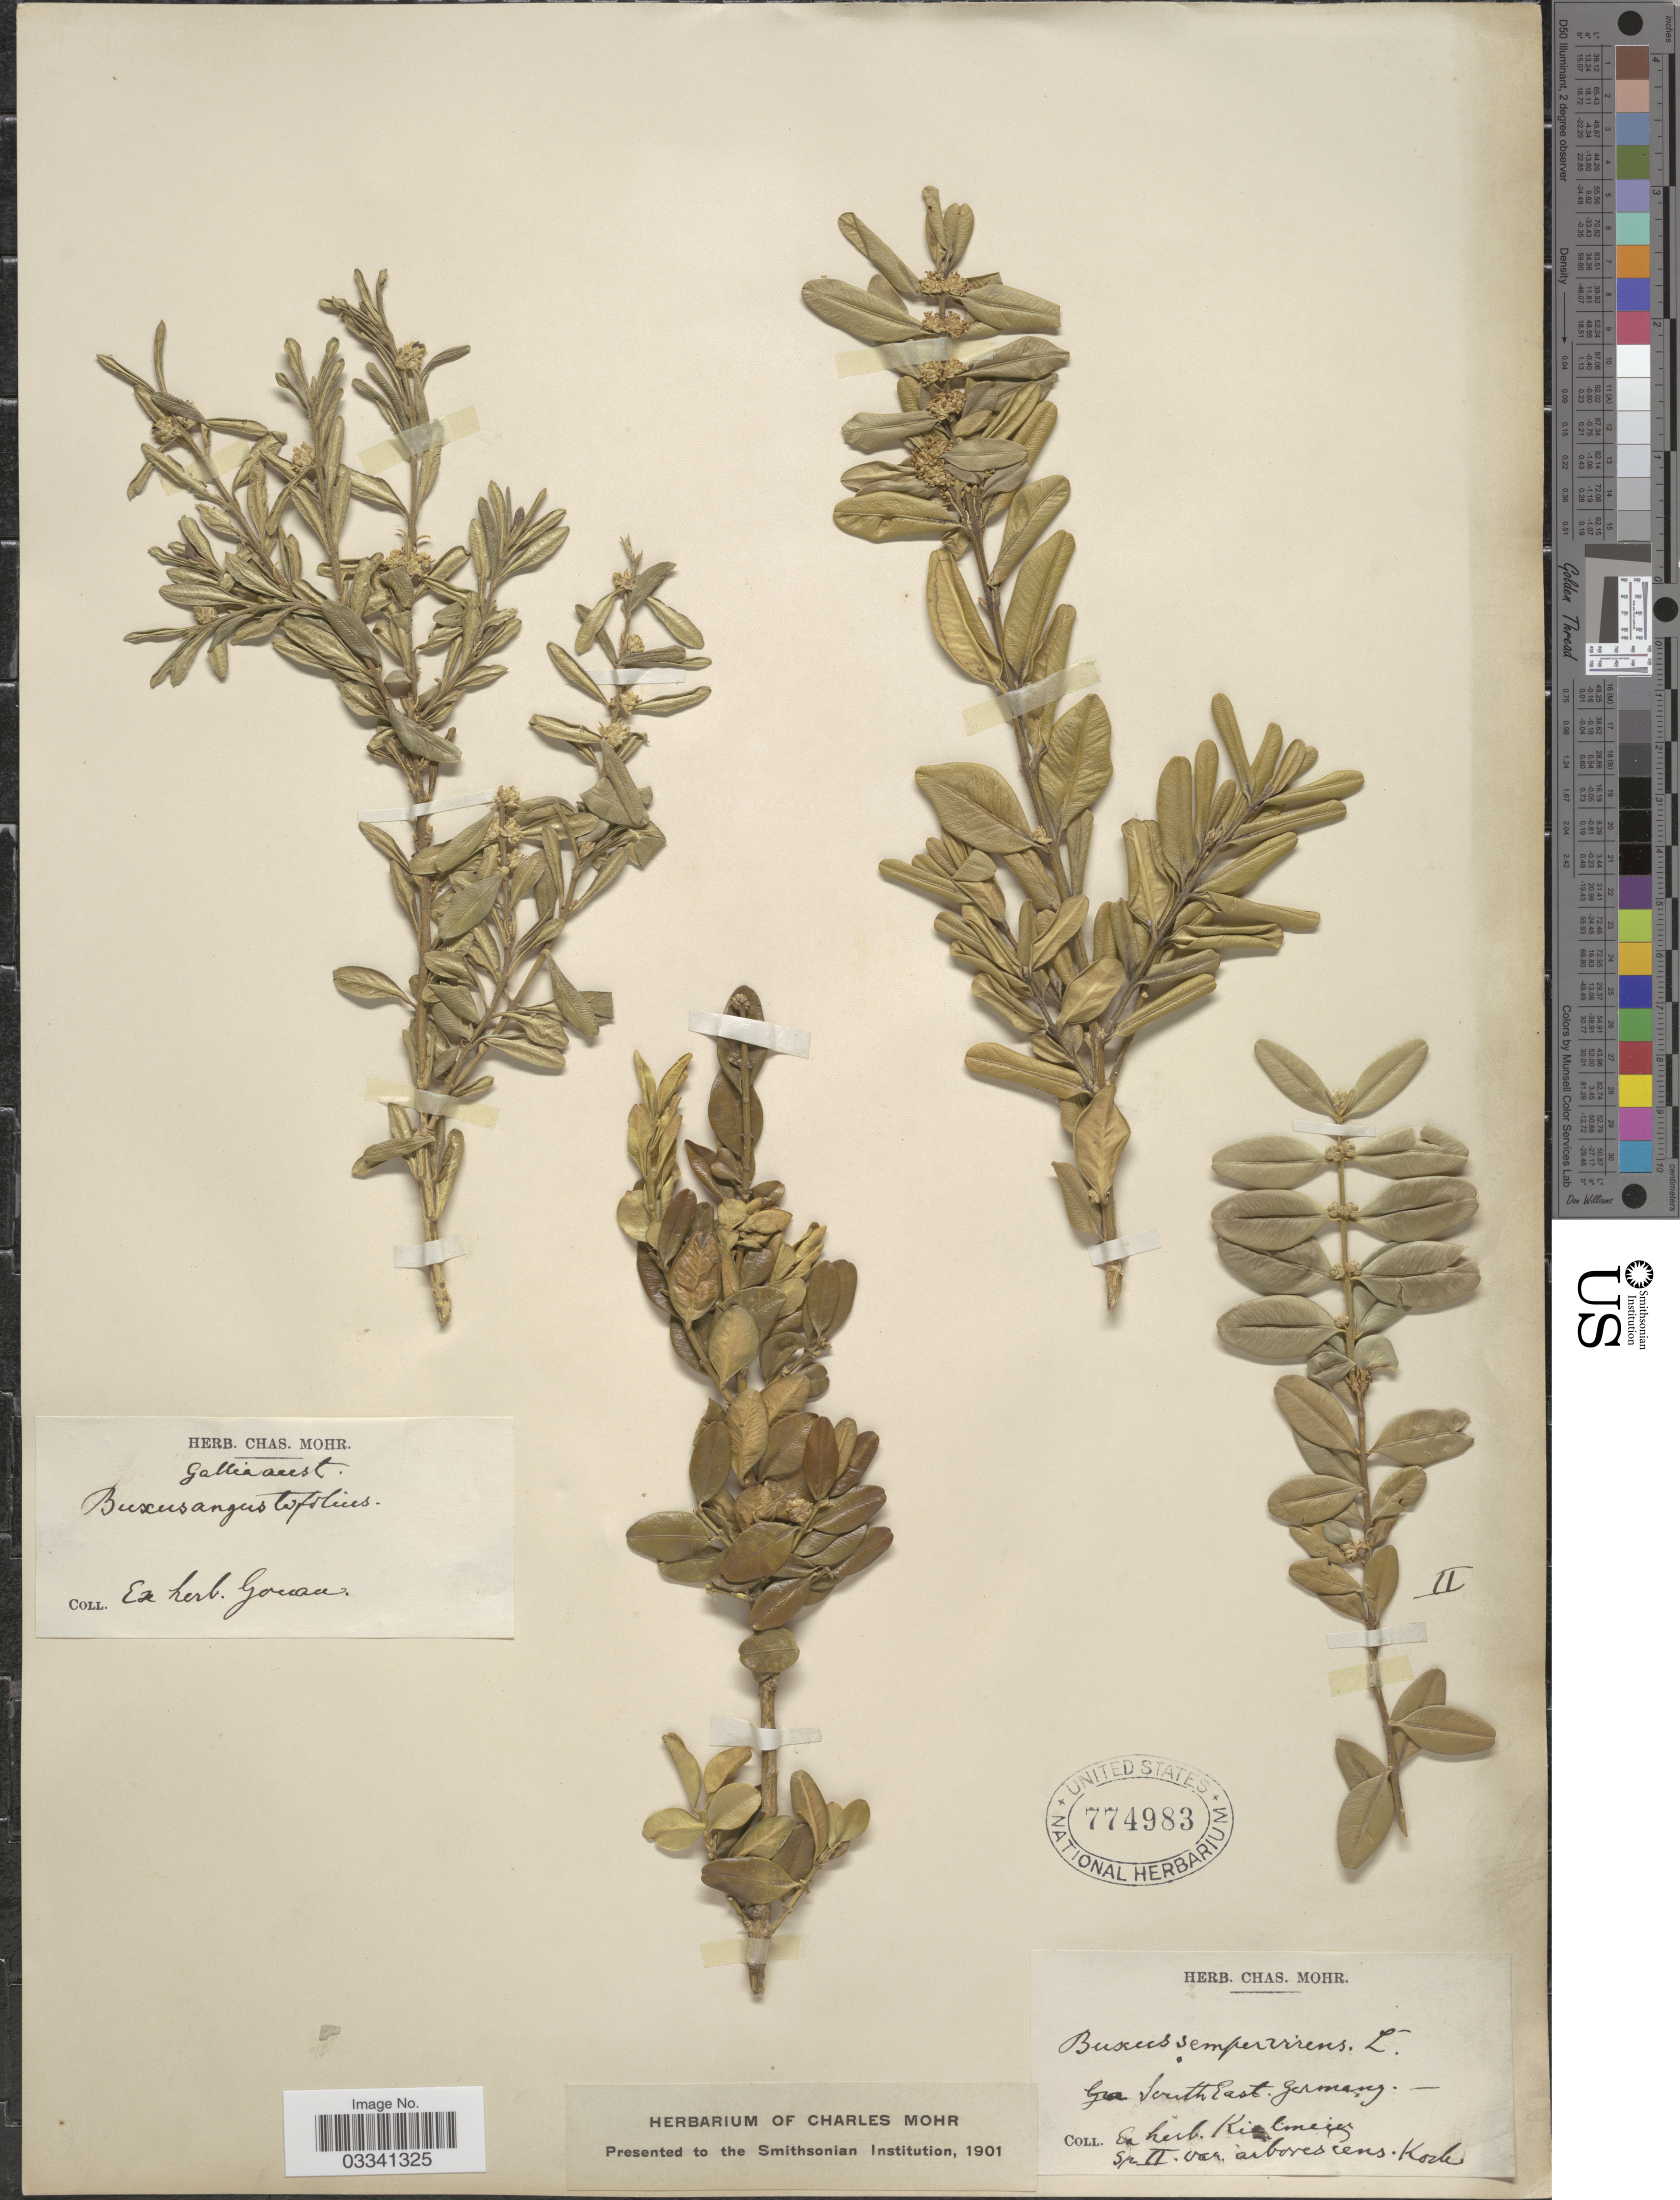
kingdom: Plantae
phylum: Tracheophyta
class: Magnoliopsida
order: Buxales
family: Buxaceae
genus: Buxus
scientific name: Buxus sempervirens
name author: L.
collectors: ex herb. Gouan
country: France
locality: Gallia aust.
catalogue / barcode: US 774983-2